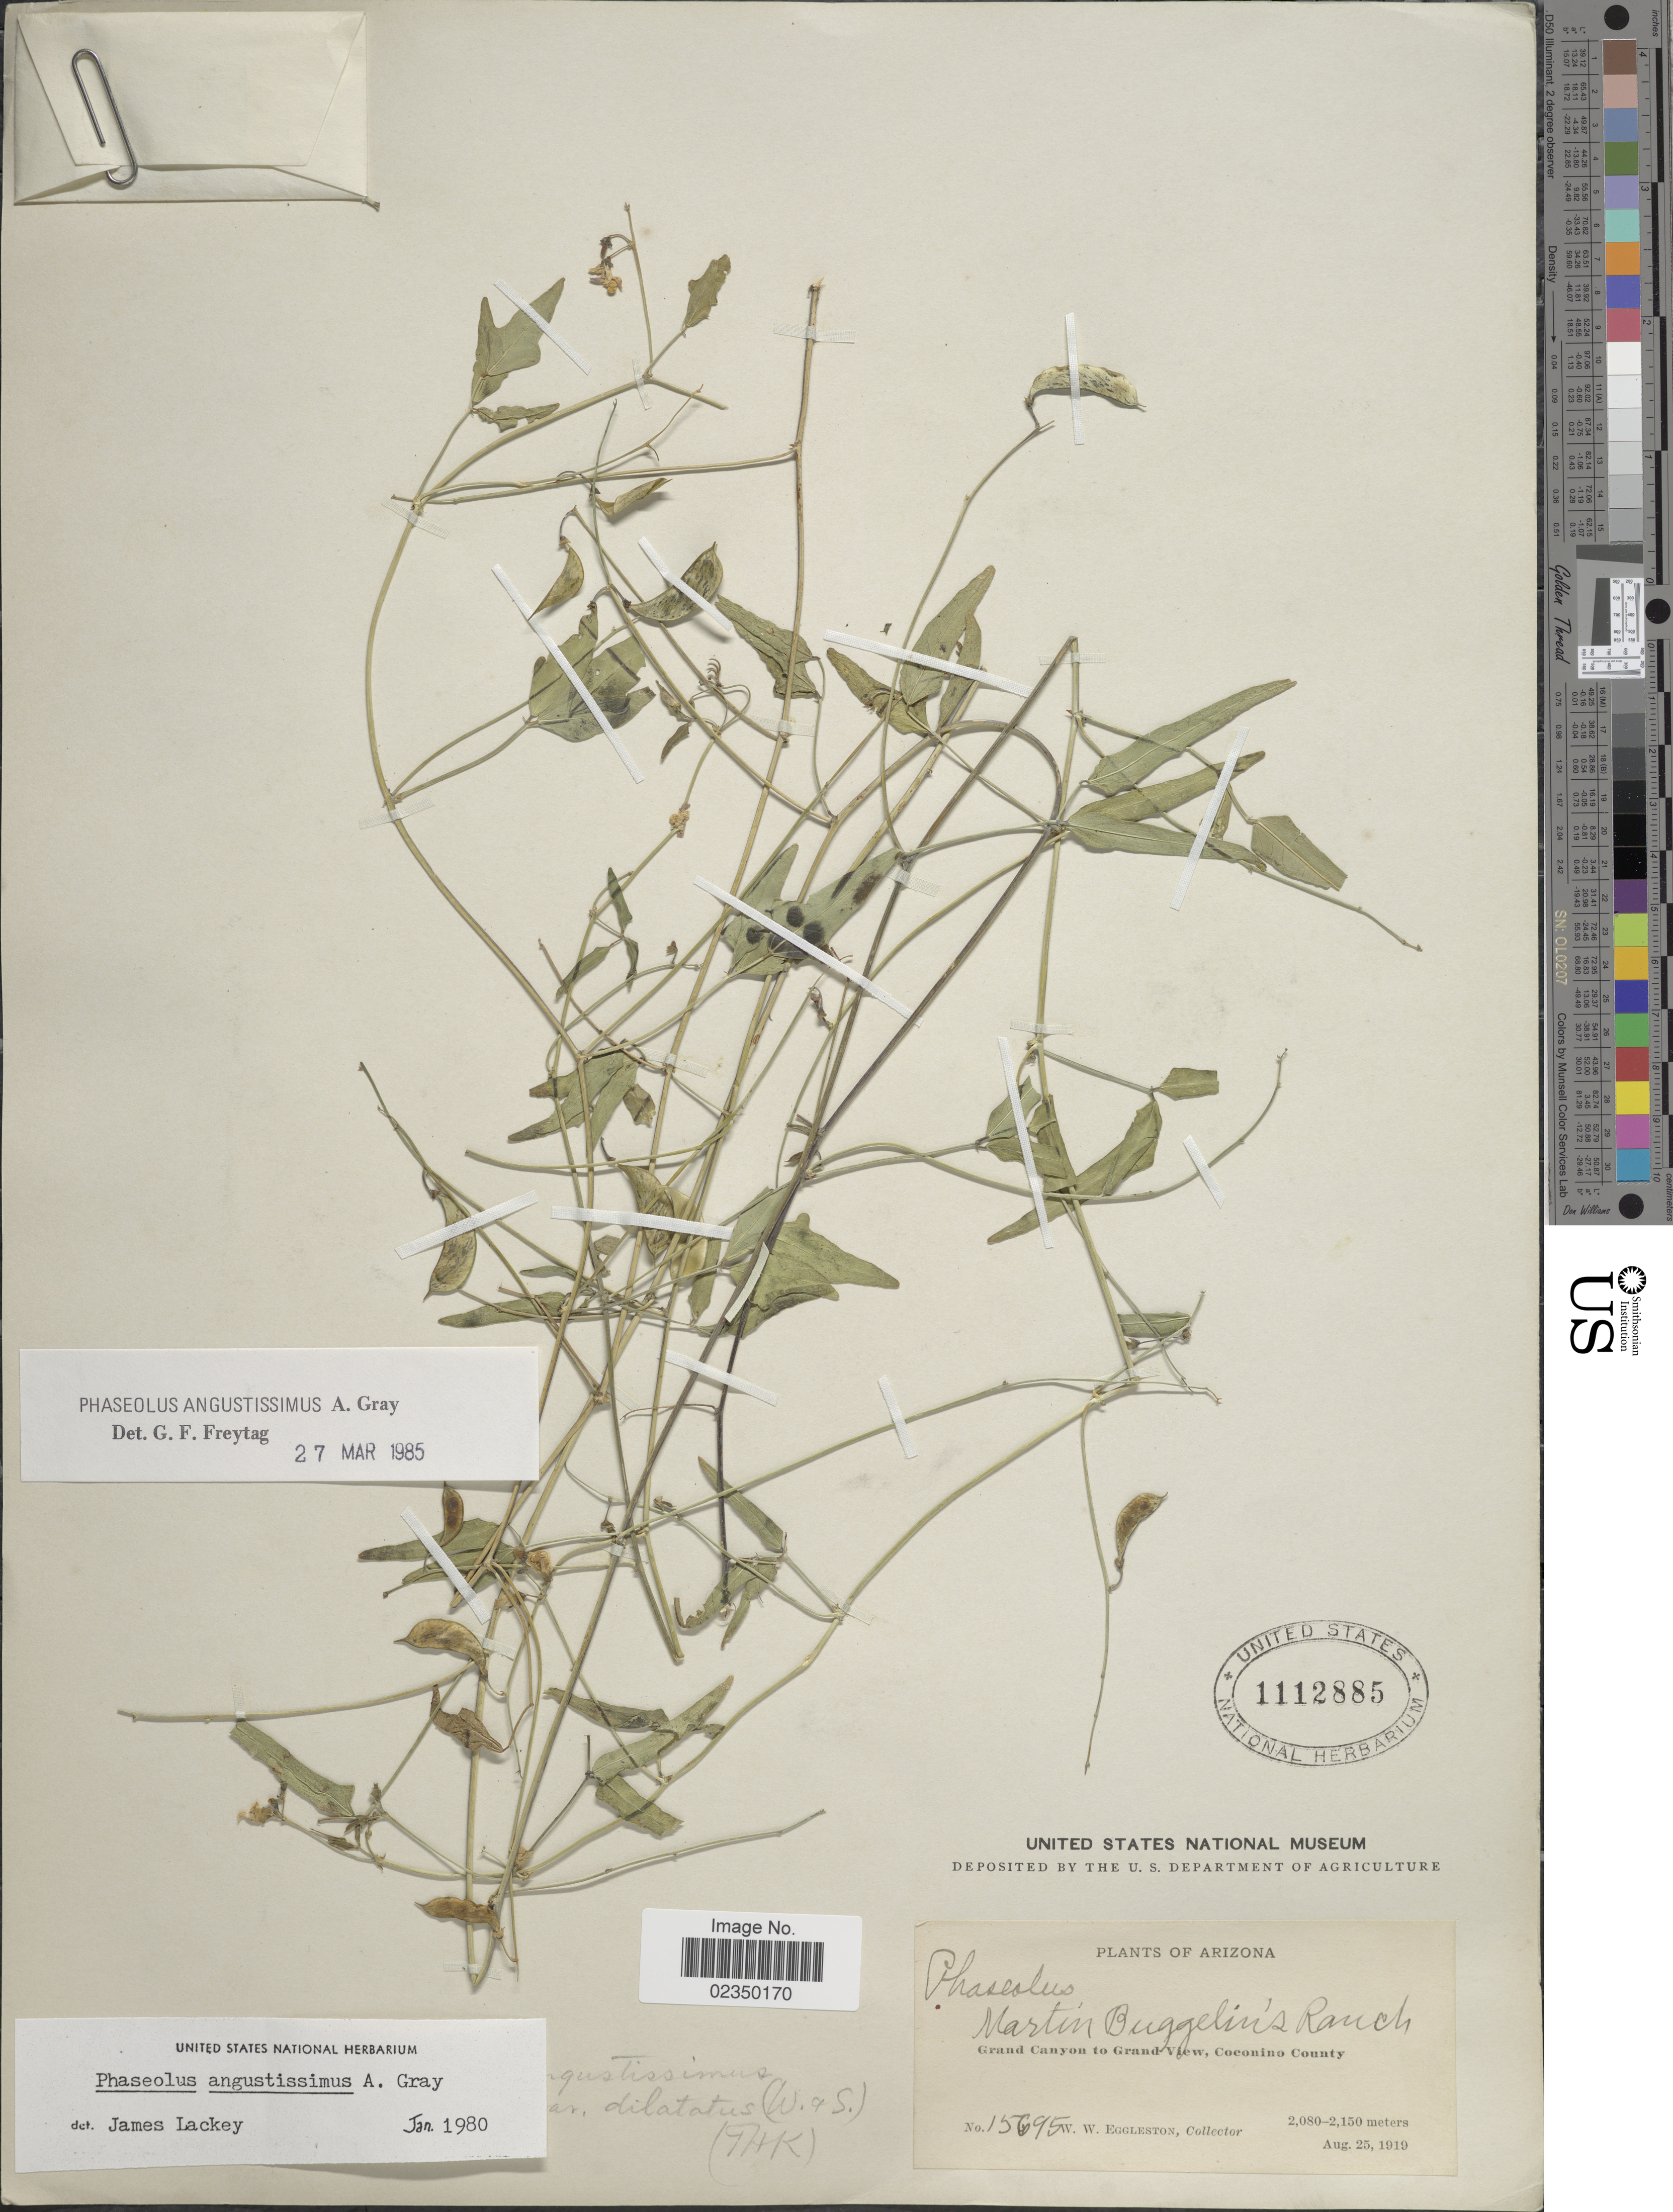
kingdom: Plantae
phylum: Tracheophyta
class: Magnoliopsida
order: Fabales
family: Fabaceae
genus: Phaseolus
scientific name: Phaseolus angustissimus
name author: A. Gray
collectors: W. W. Eggleston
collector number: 15695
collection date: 1919-08-25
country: United States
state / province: Arizona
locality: Martin Buggelin's Ranch, Grand Canyon to Grand View, Coconino County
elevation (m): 2080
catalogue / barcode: US 1112885